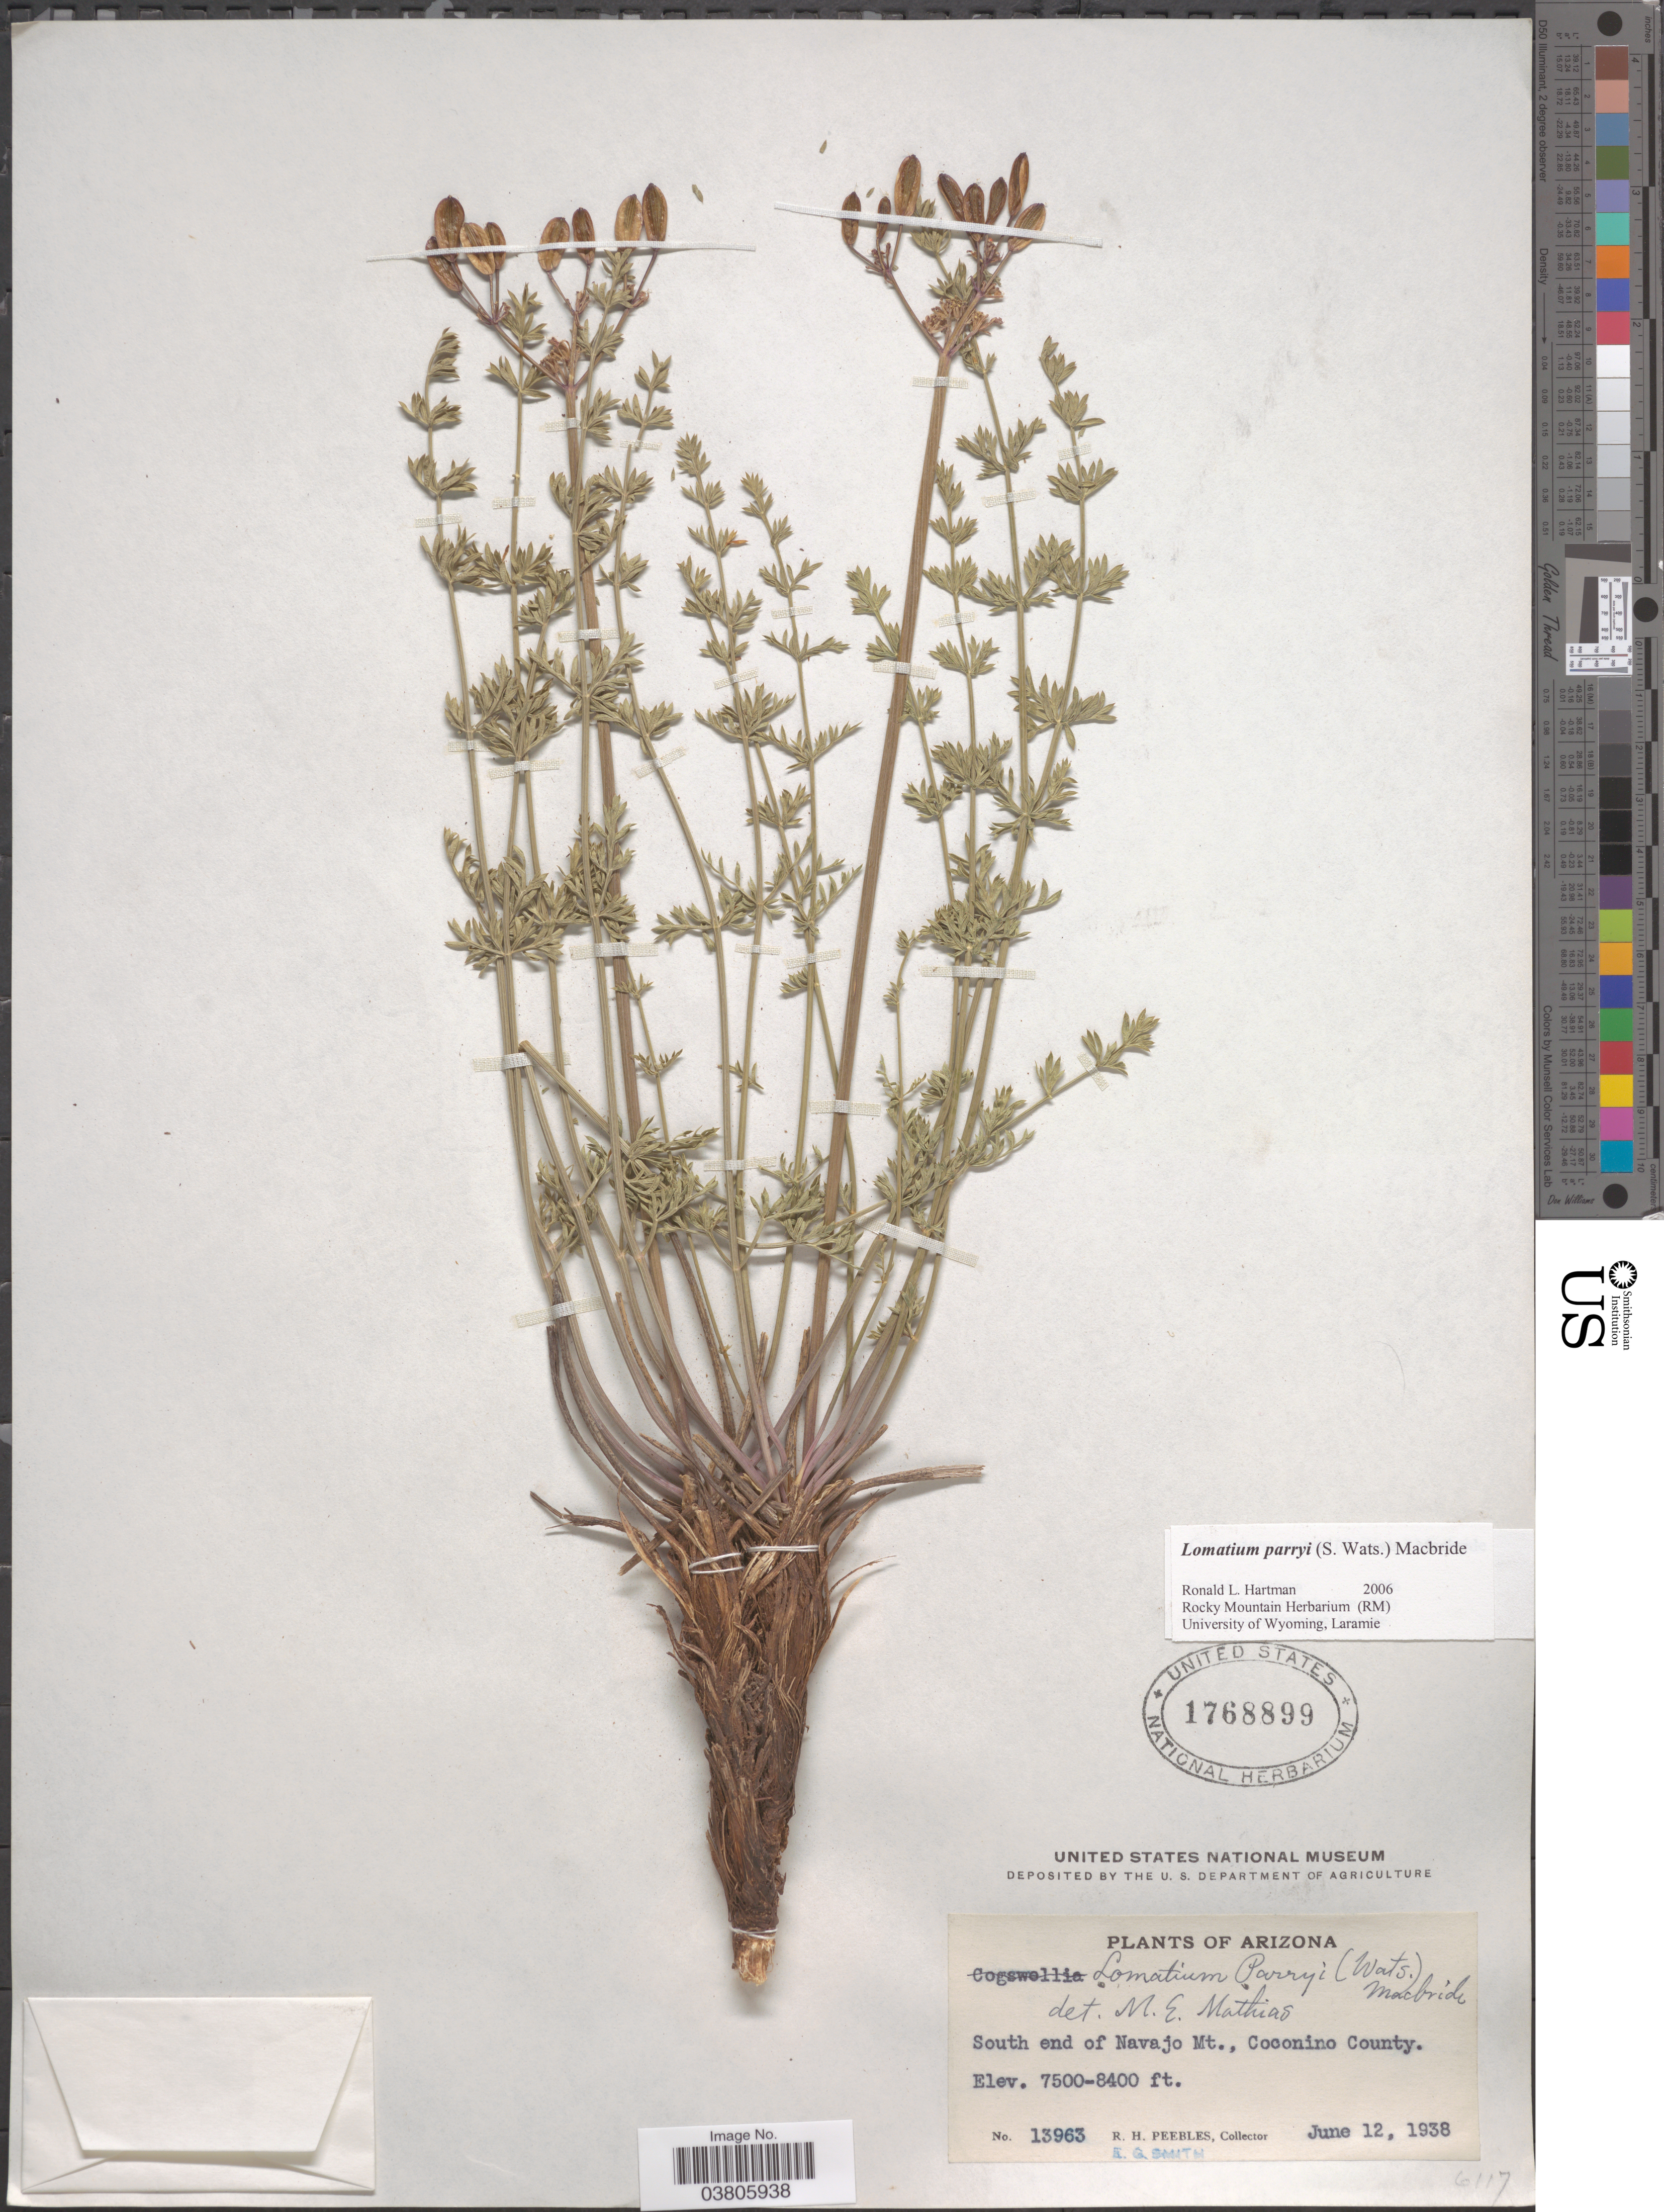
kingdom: Plantae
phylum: Tracheophyta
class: Magnoliopsida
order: Apiales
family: Apiaceae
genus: Lomatium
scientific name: Lomatium parryi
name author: (S. Watson) J.F. Macbr.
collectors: R. H. Peebles & E. G. Smith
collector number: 13963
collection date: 1938-06-12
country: United States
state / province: Arizona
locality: South end of Navajo Mt., Coconino County.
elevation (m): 2286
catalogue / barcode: US 1768899